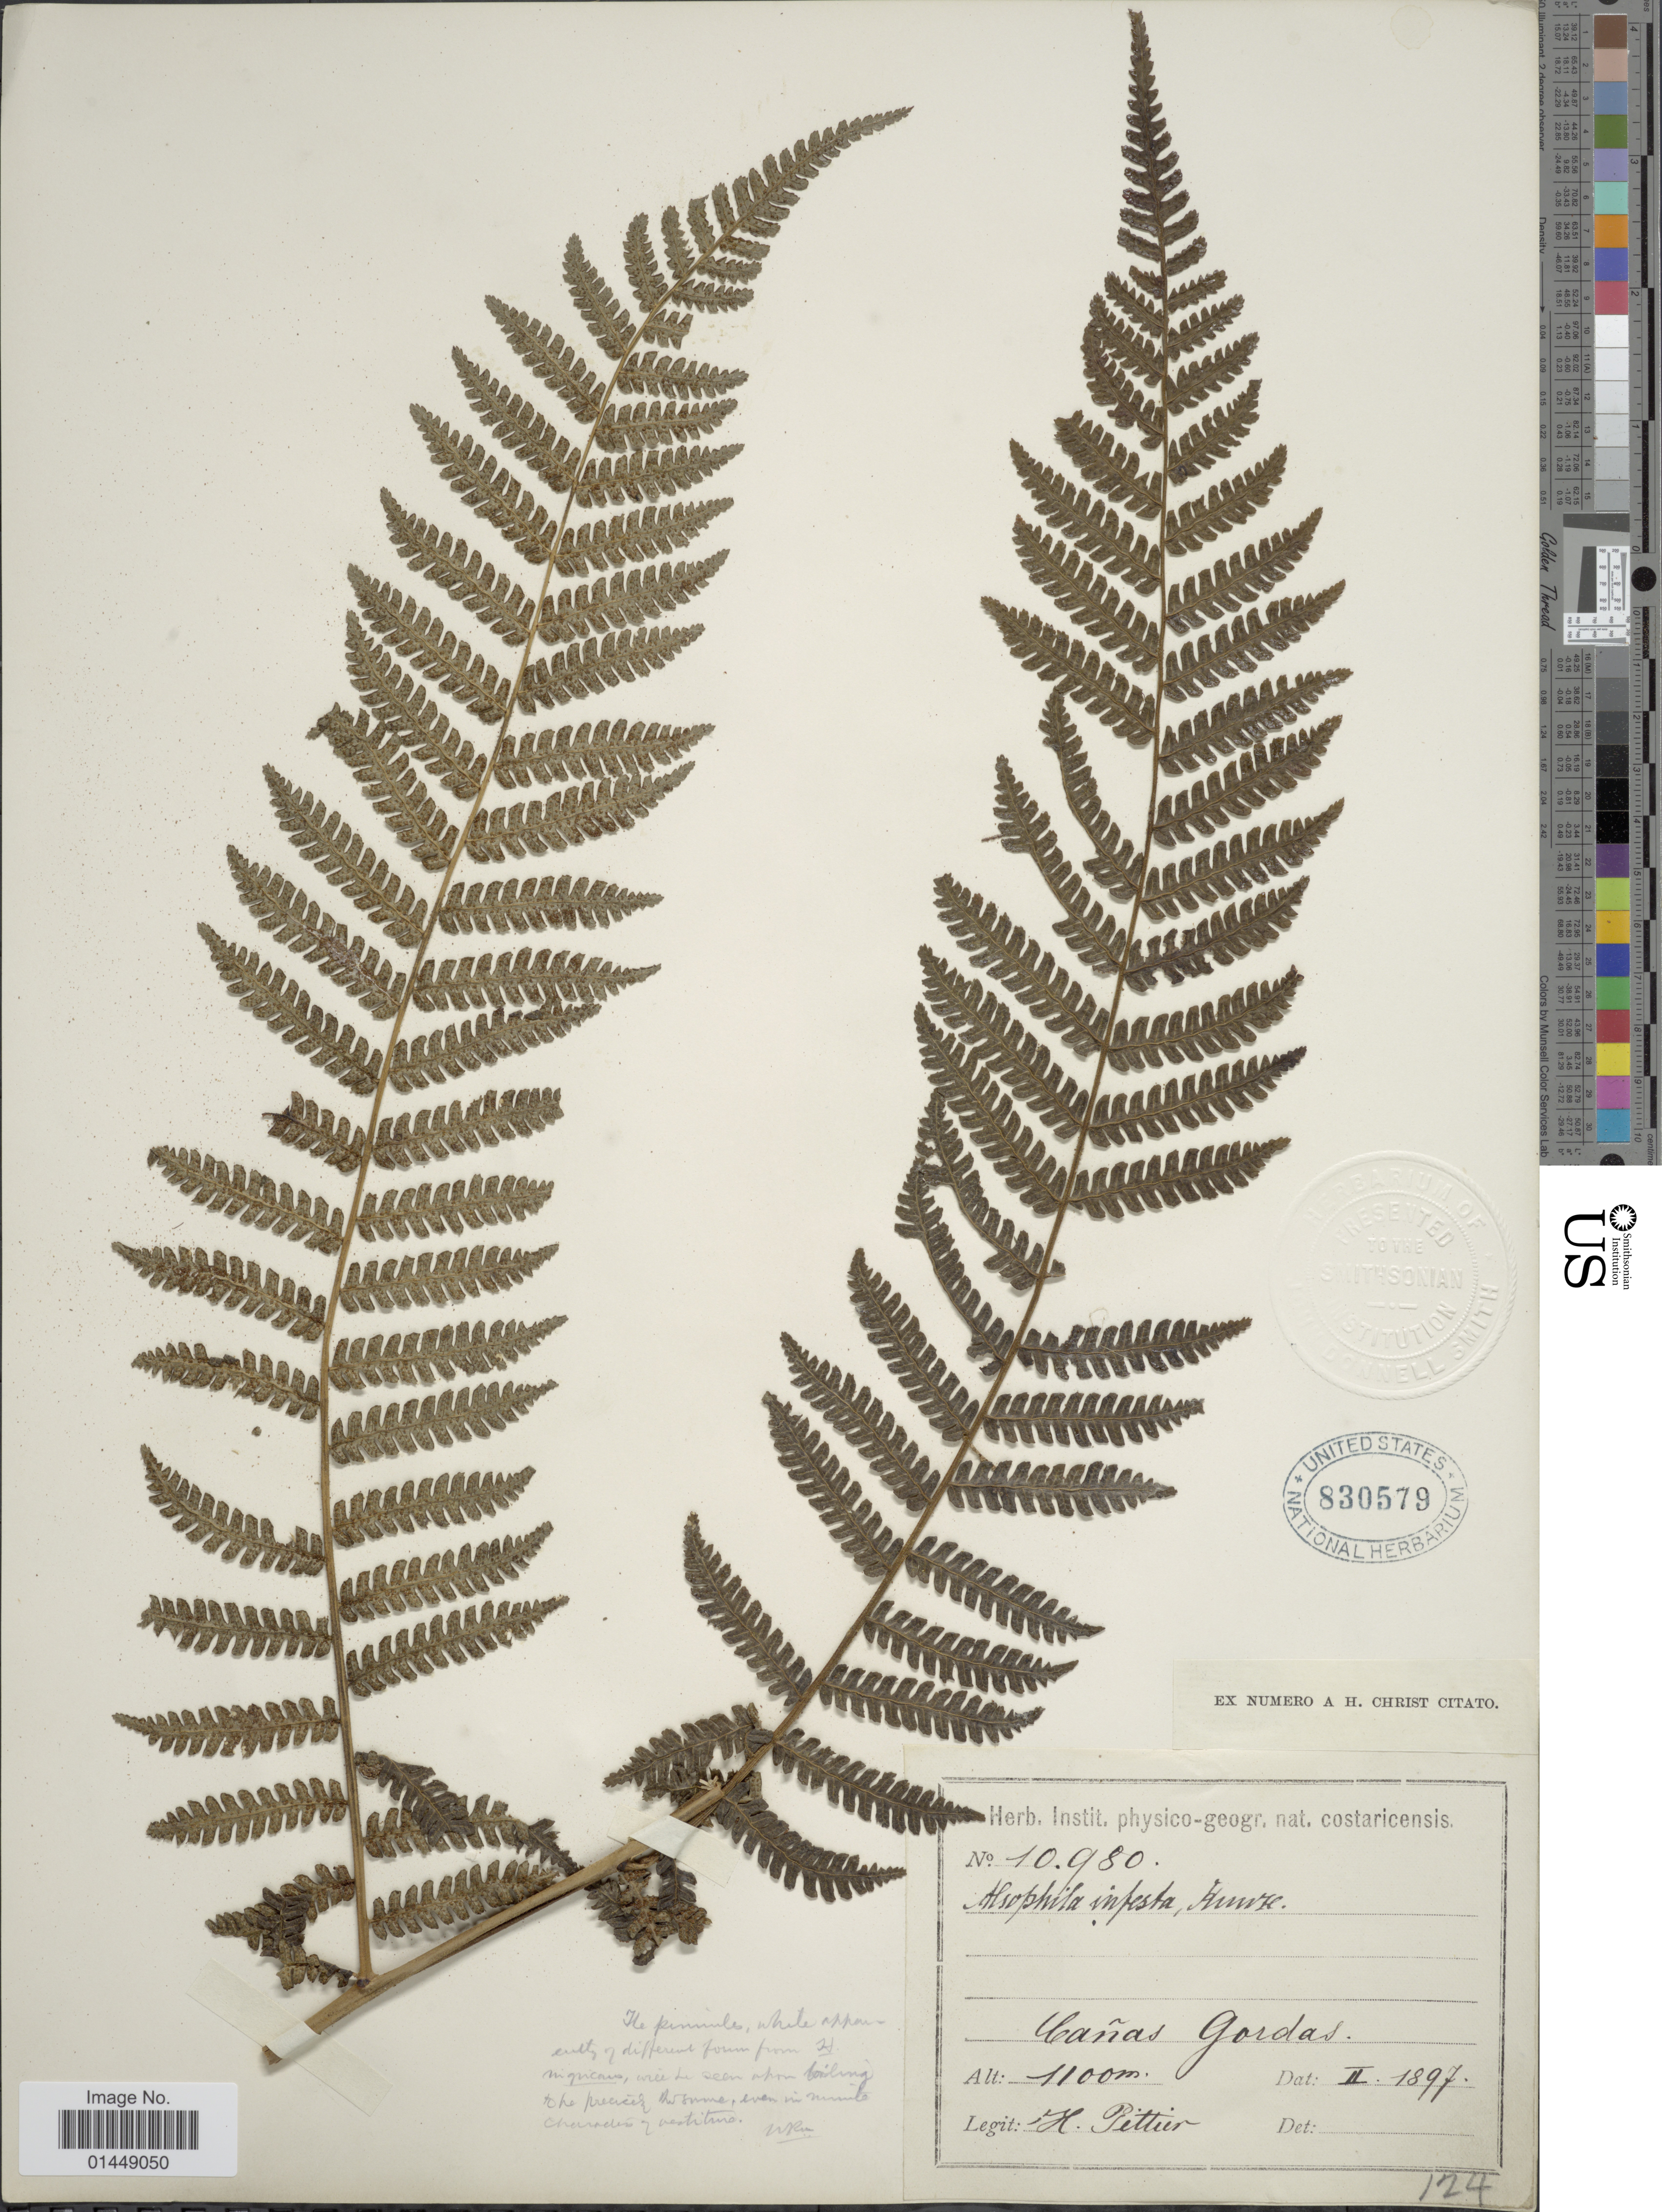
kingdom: Plantae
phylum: Tracheophyta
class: Polypodiopsida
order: Cyatheales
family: Cyatheaceae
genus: Cyathea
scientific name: Cyathea multiflora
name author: Sm.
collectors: H. F. Pittier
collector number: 10980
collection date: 1897-02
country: Colombia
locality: Cañas Gordas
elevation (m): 1100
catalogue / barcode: US 830579